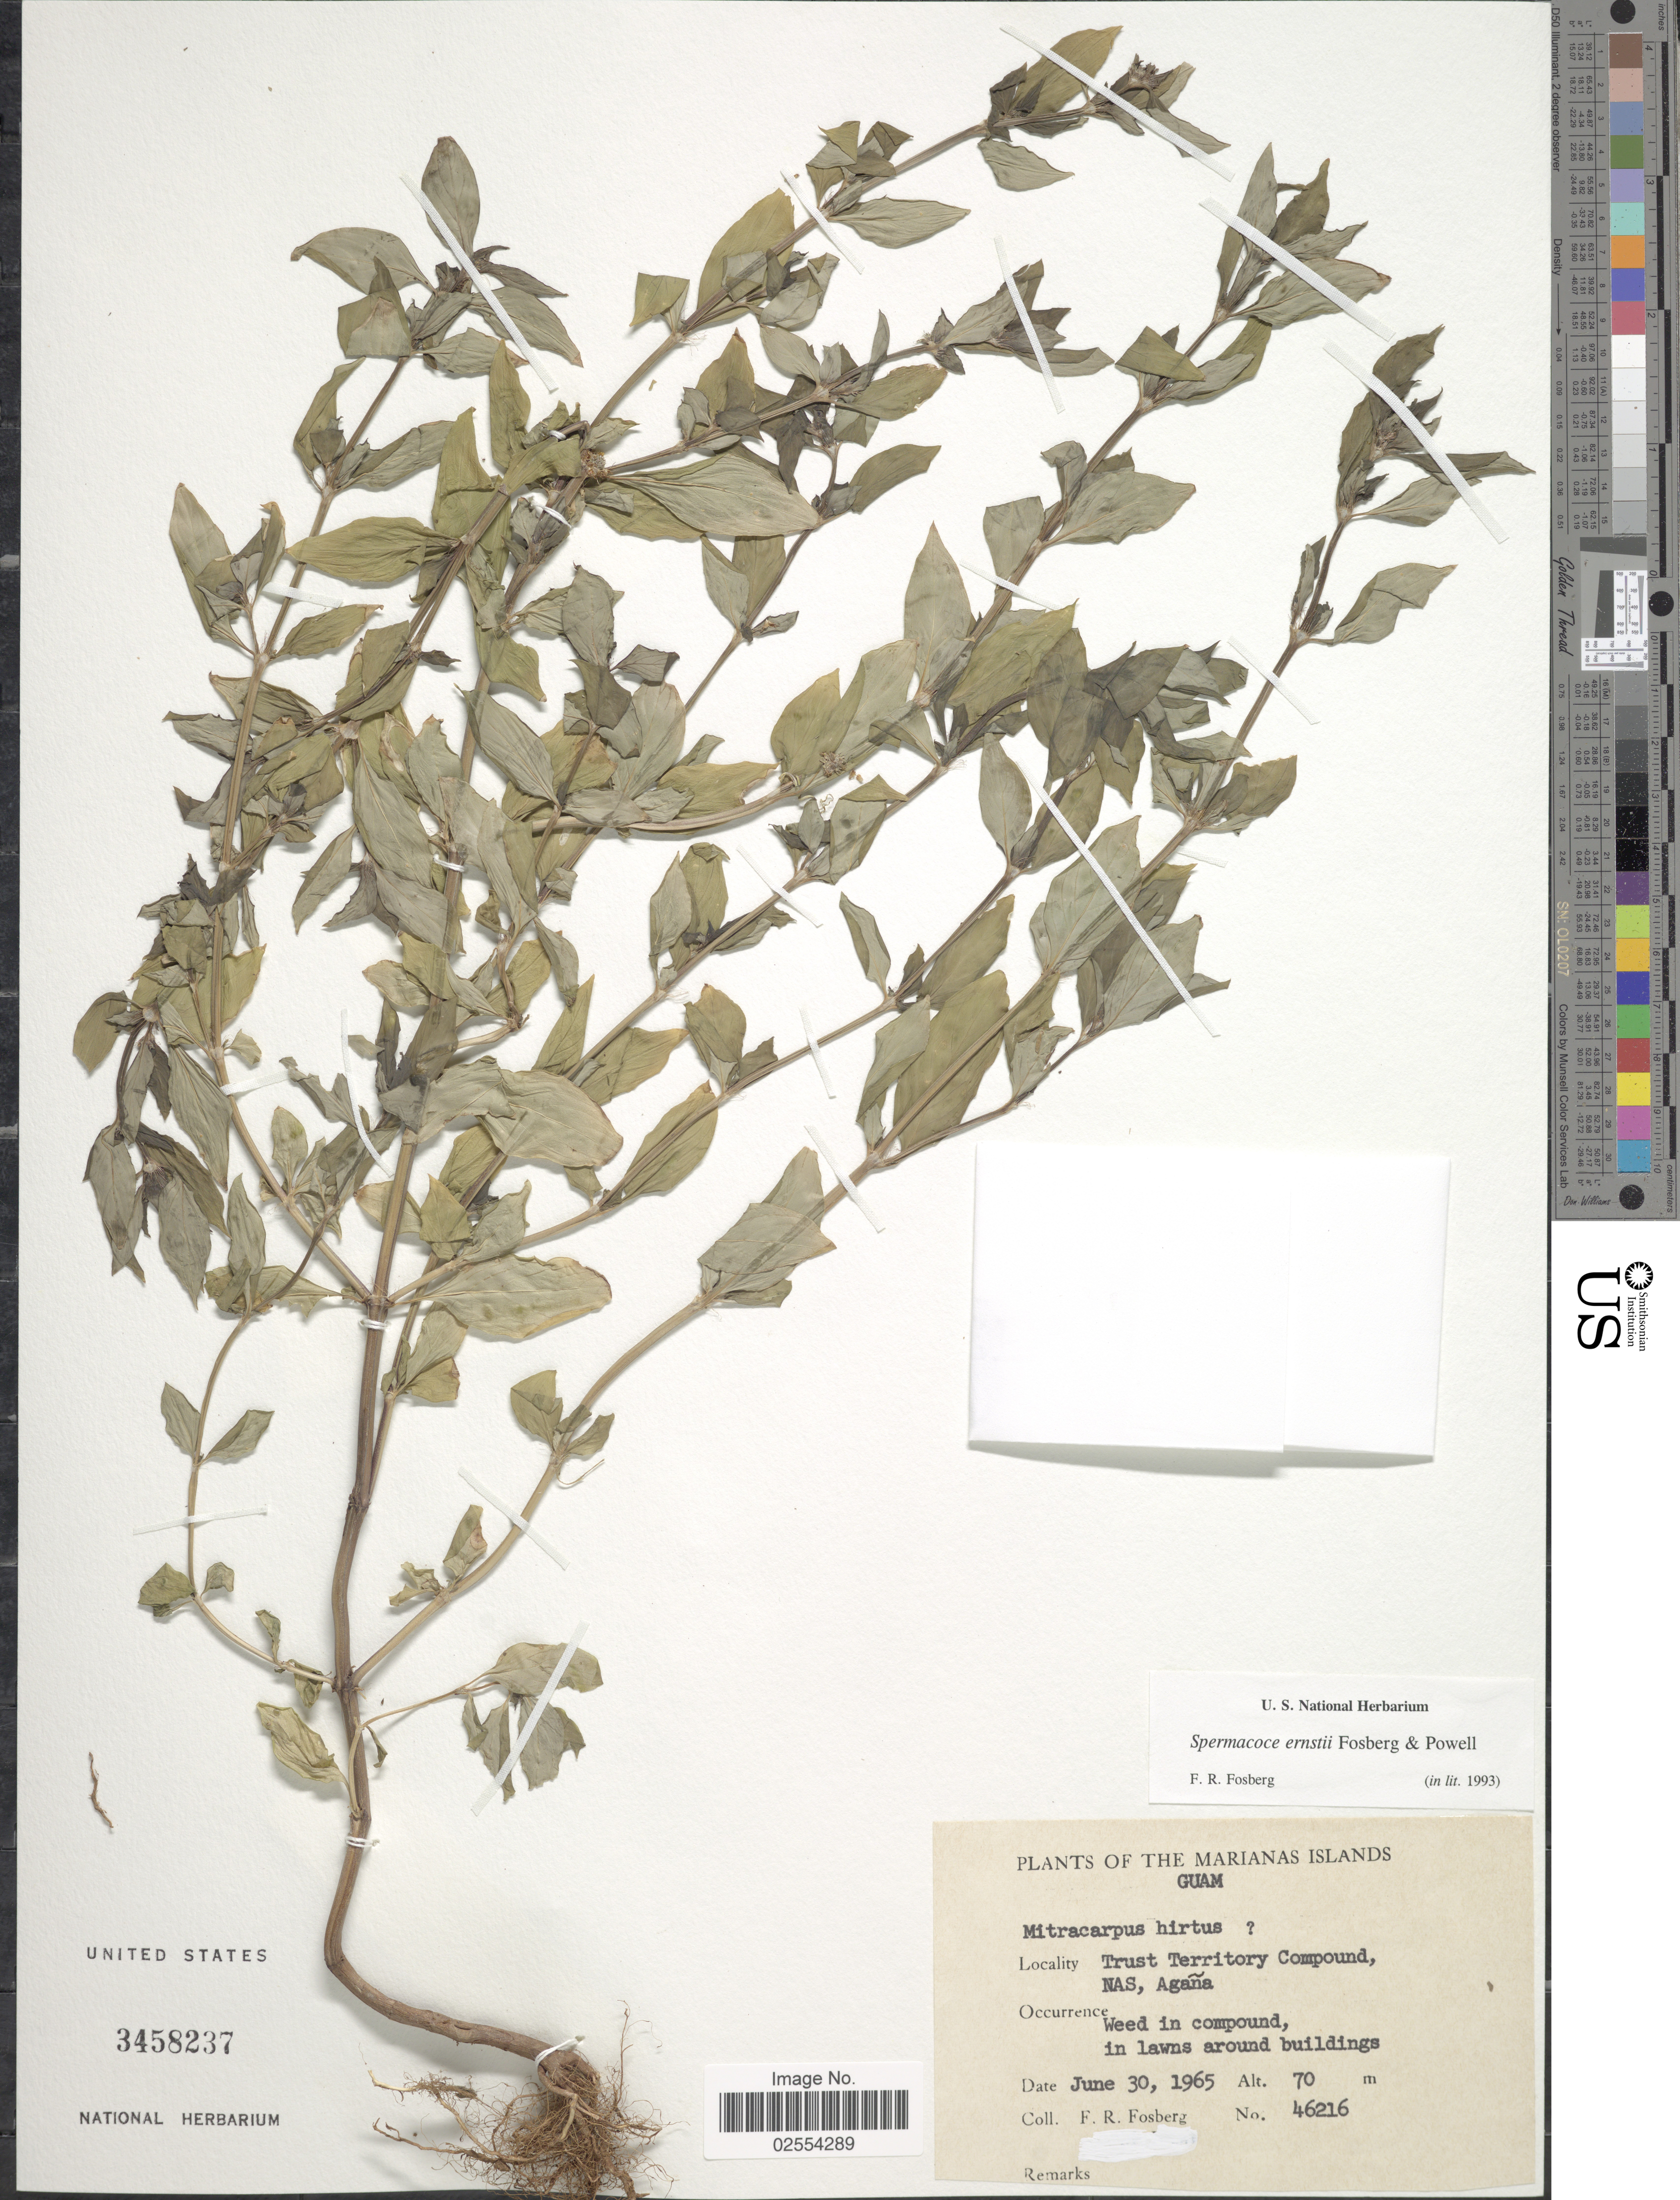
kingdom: Plantae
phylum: Tracheophyta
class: Magnoliopsida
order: Gentianales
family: Rubiaceae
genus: Spermacoce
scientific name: Spermacoce ernstii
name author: Fosberg & D.A. Powell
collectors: F. R. Fosberg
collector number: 46216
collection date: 1965-06-30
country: Guam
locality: The Marianas Islands, Trust Territory Compound, NAS, Agaña, in lawns around buildings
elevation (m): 70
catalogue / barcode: US 3458237